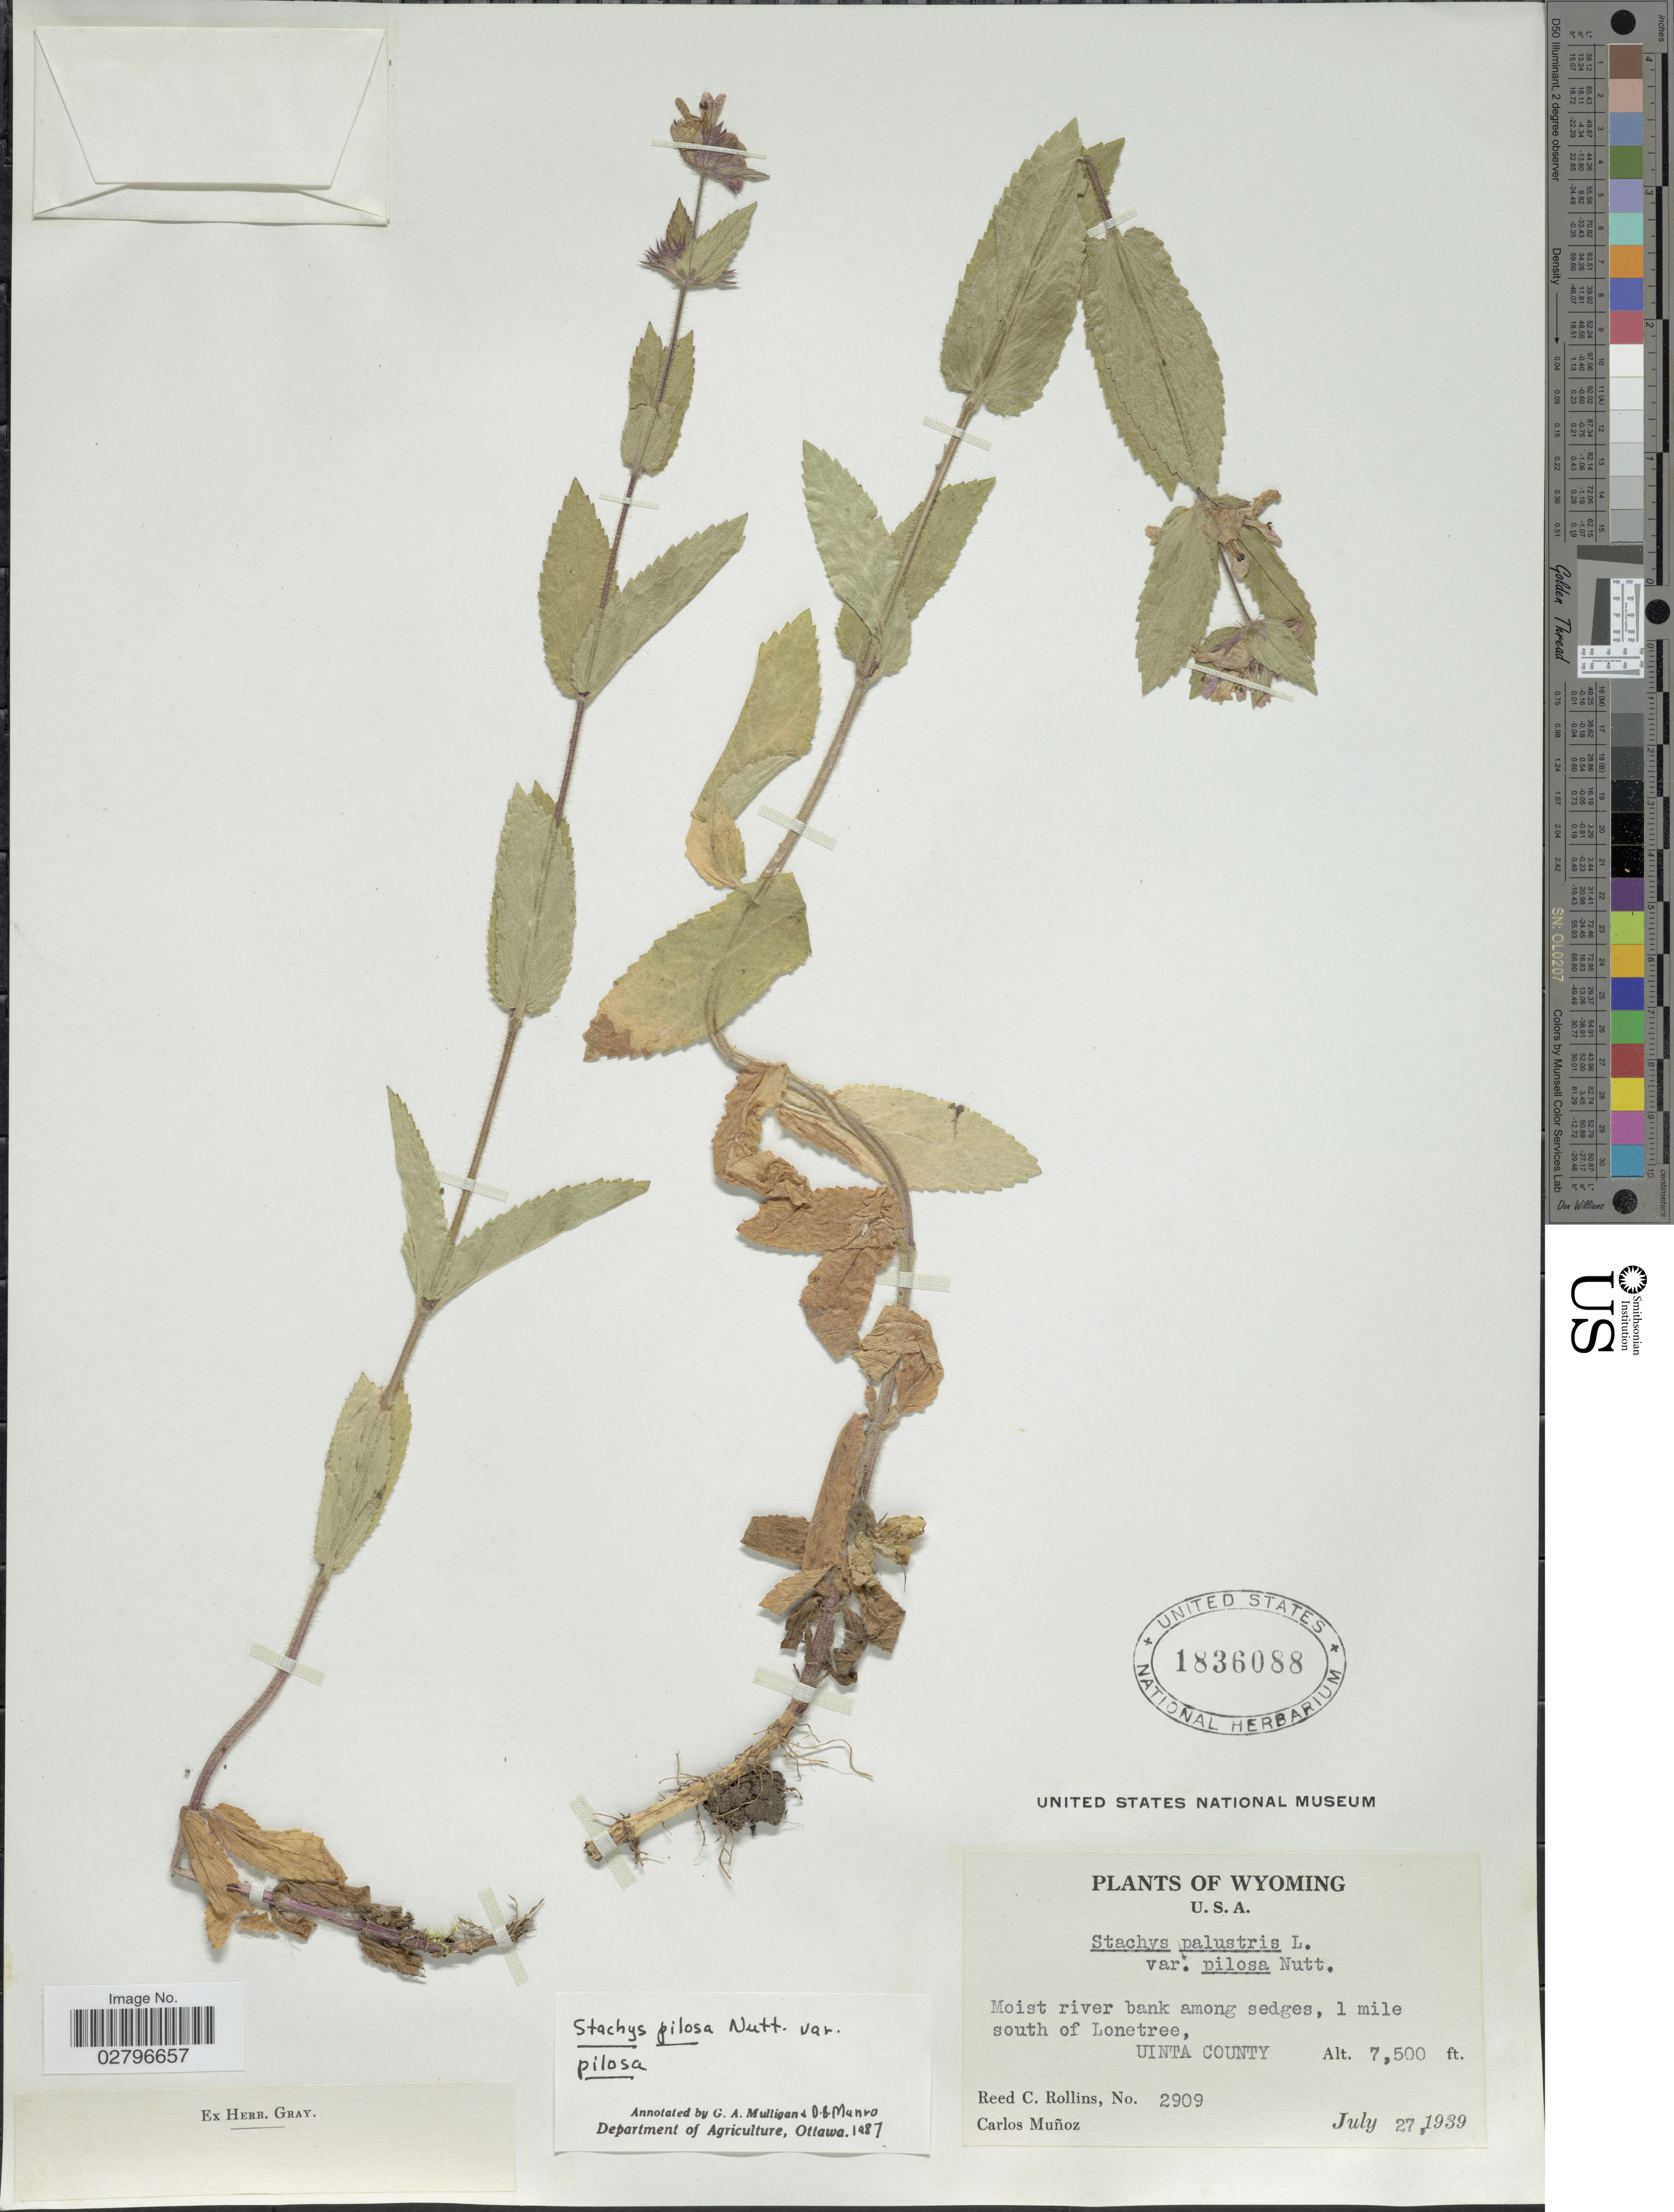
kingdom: Plantae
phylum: Tracheophyta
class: Magnoliopsida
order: Lamiales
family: Lamiaceae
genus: Stachys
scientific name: Stachys pilosa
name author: Nutt.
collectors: R. C. Rollins & C. Muñoz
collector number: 2909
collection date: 1939-07-27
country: United States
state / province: Wyoming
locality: Moist river bank among sedges, 1 mile south of Lonetree, Uinta County.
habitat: moist river among sedges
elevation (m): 2286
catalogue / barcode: US 1836088